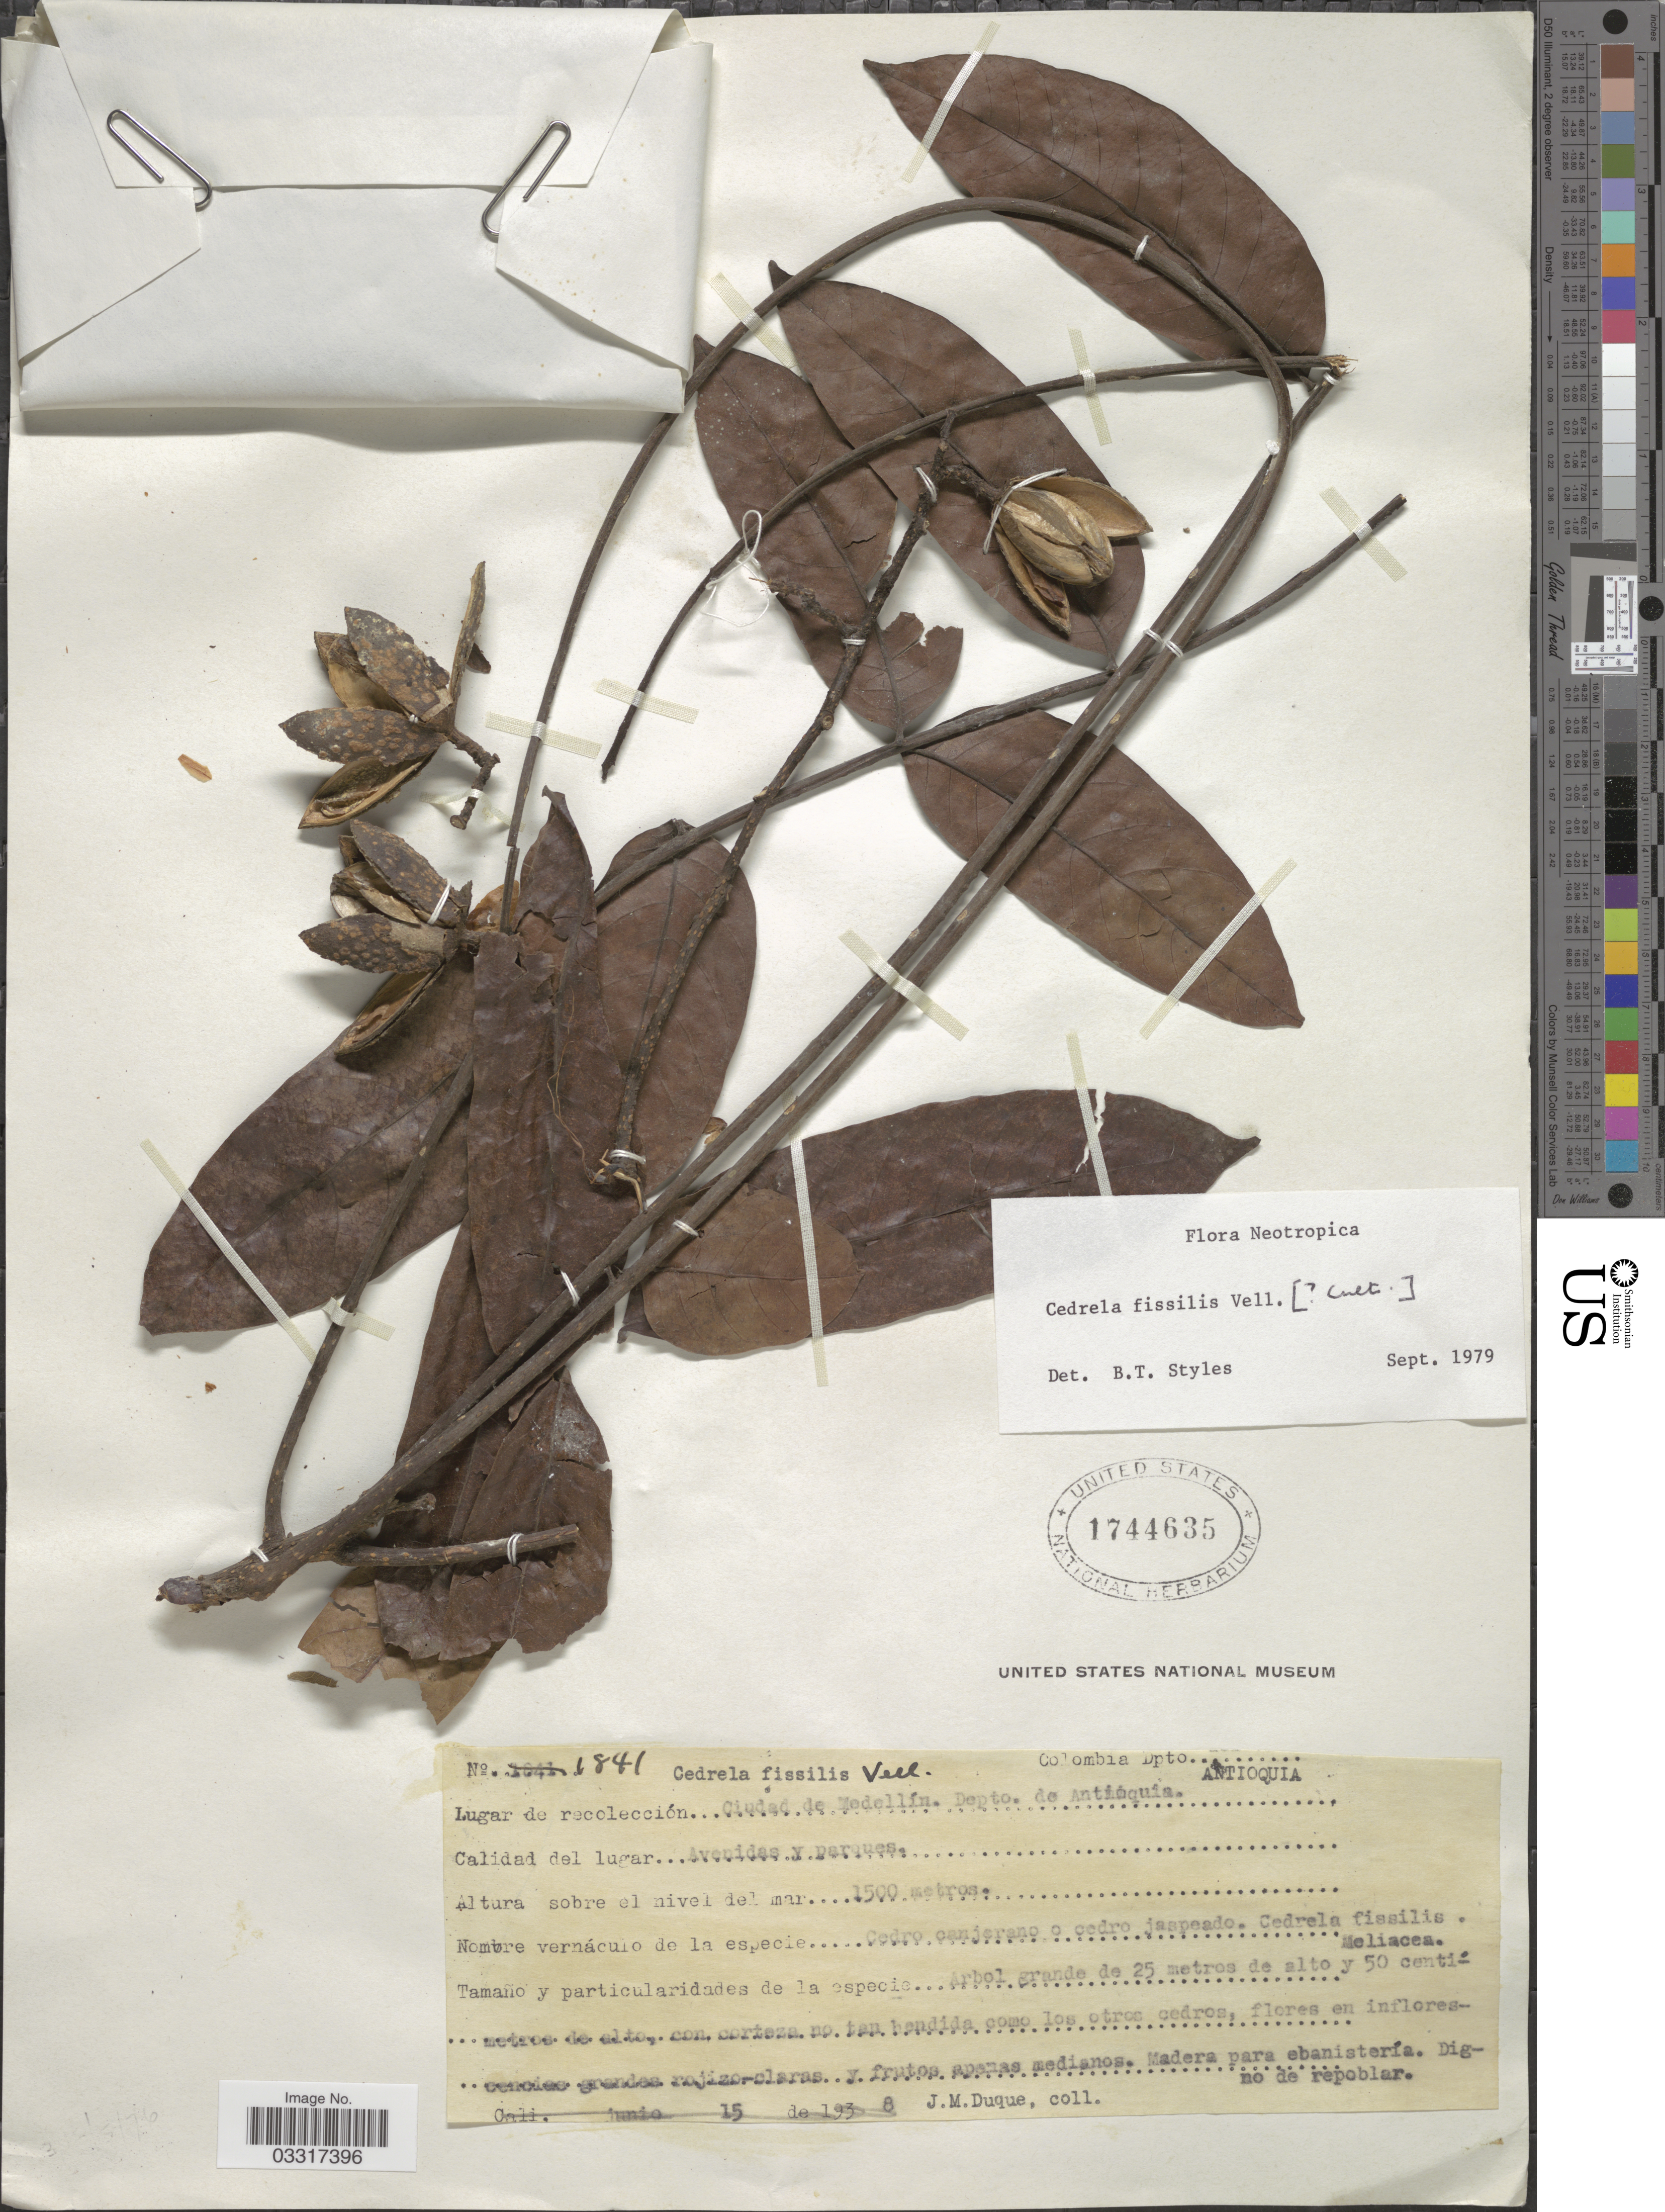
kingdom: Plantae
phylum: Tracheophyta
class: Magnoliopsida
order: Sapindales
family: Meliaceae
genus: Cedrela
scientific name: Cedrela fissilis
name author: Vell.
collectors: J. Duque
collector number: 1841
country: Colombia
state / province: Antioquia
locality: Ciudad de Medellín. Depto. de Antioquia.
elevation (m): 1500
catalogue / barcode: US 1744635